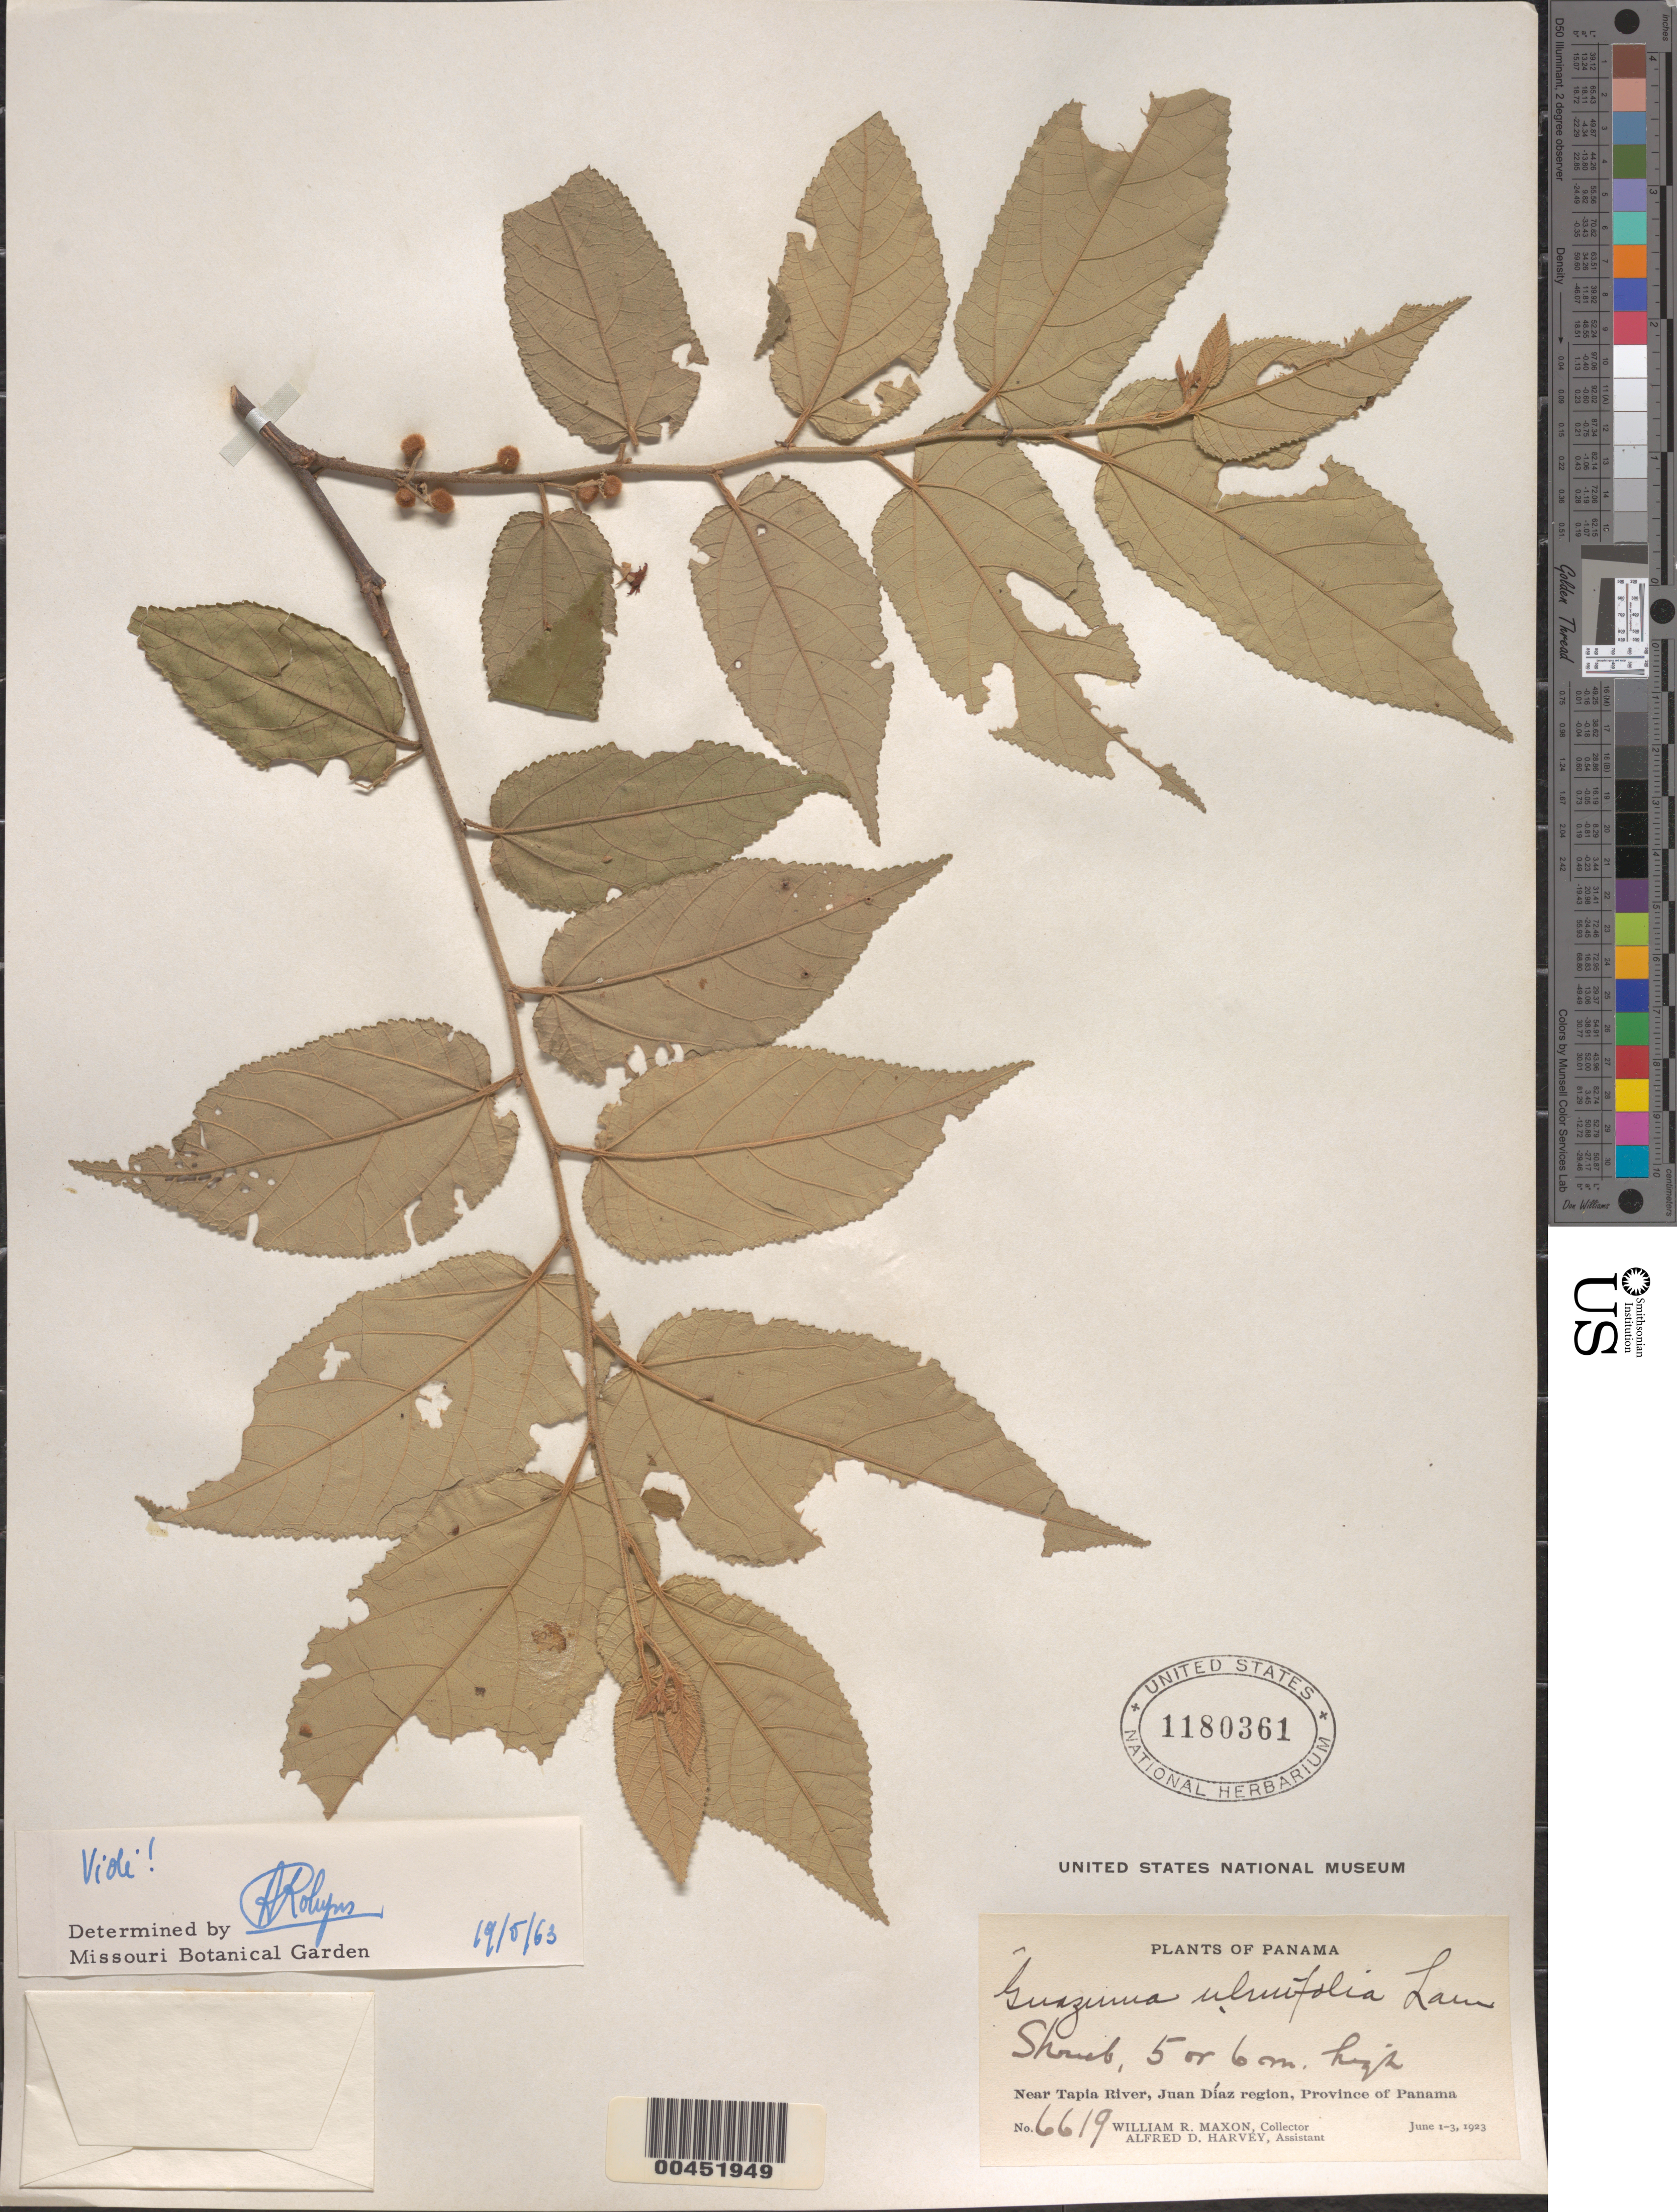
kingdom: Plantae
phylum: Tracheophyta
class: Magnoliopsida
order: Malvales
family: Malvaceae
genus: Guazuma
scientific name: Guazuma ulmifolia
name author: Lam.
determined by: Robyns, A. G. M.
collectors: W. R. Maxon & A. D. Harvey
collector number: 6619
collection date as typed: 01 Jun 1923 to 03 Jun 1923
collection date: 1923-06-01/1923-06-03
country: Panama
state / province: Panamá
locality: Near Tapia River, Juan Díaz region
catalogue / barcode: US 1180361